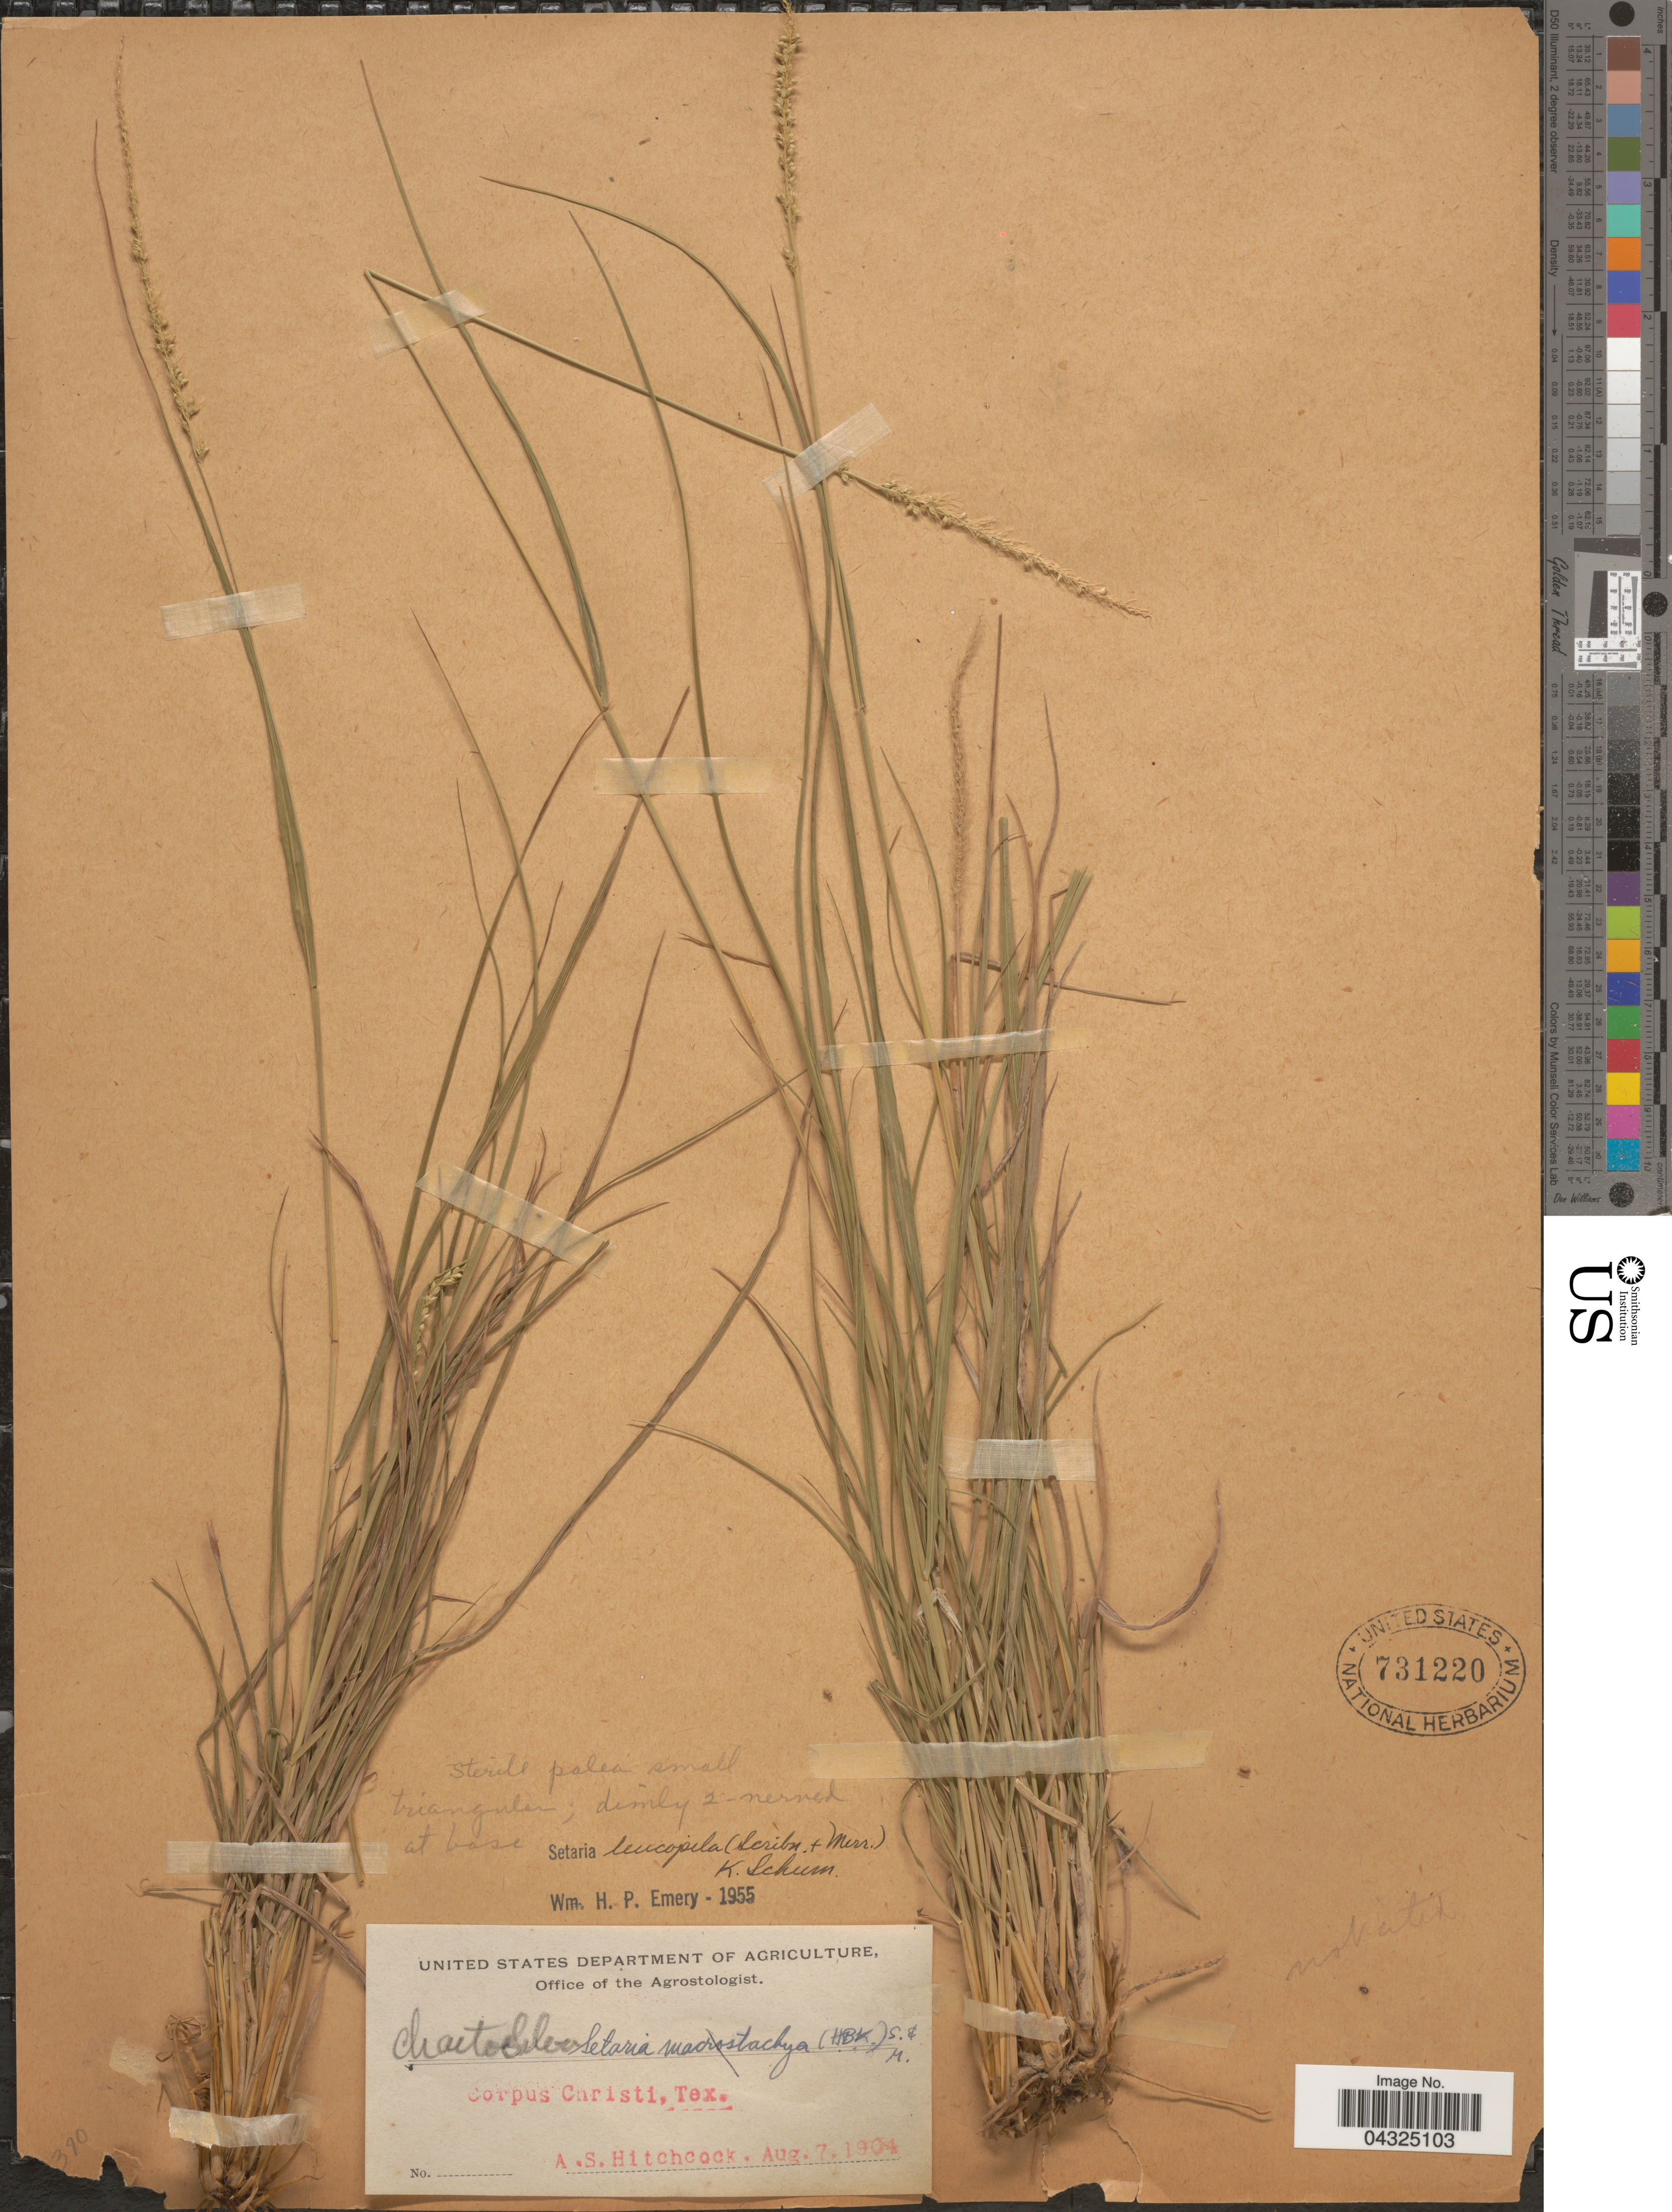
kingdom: Plantae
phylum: Tracheophyta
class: Liliopsida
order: Poales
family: Poaceae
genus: Setaria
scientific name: Setaria leucopila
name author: (Scribn. & Merr.) K. Schum.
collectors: A. S. Hitchcock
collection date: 1904-08-07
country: United States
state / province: Texas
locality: Corpus Christi.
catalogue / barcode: US 731220